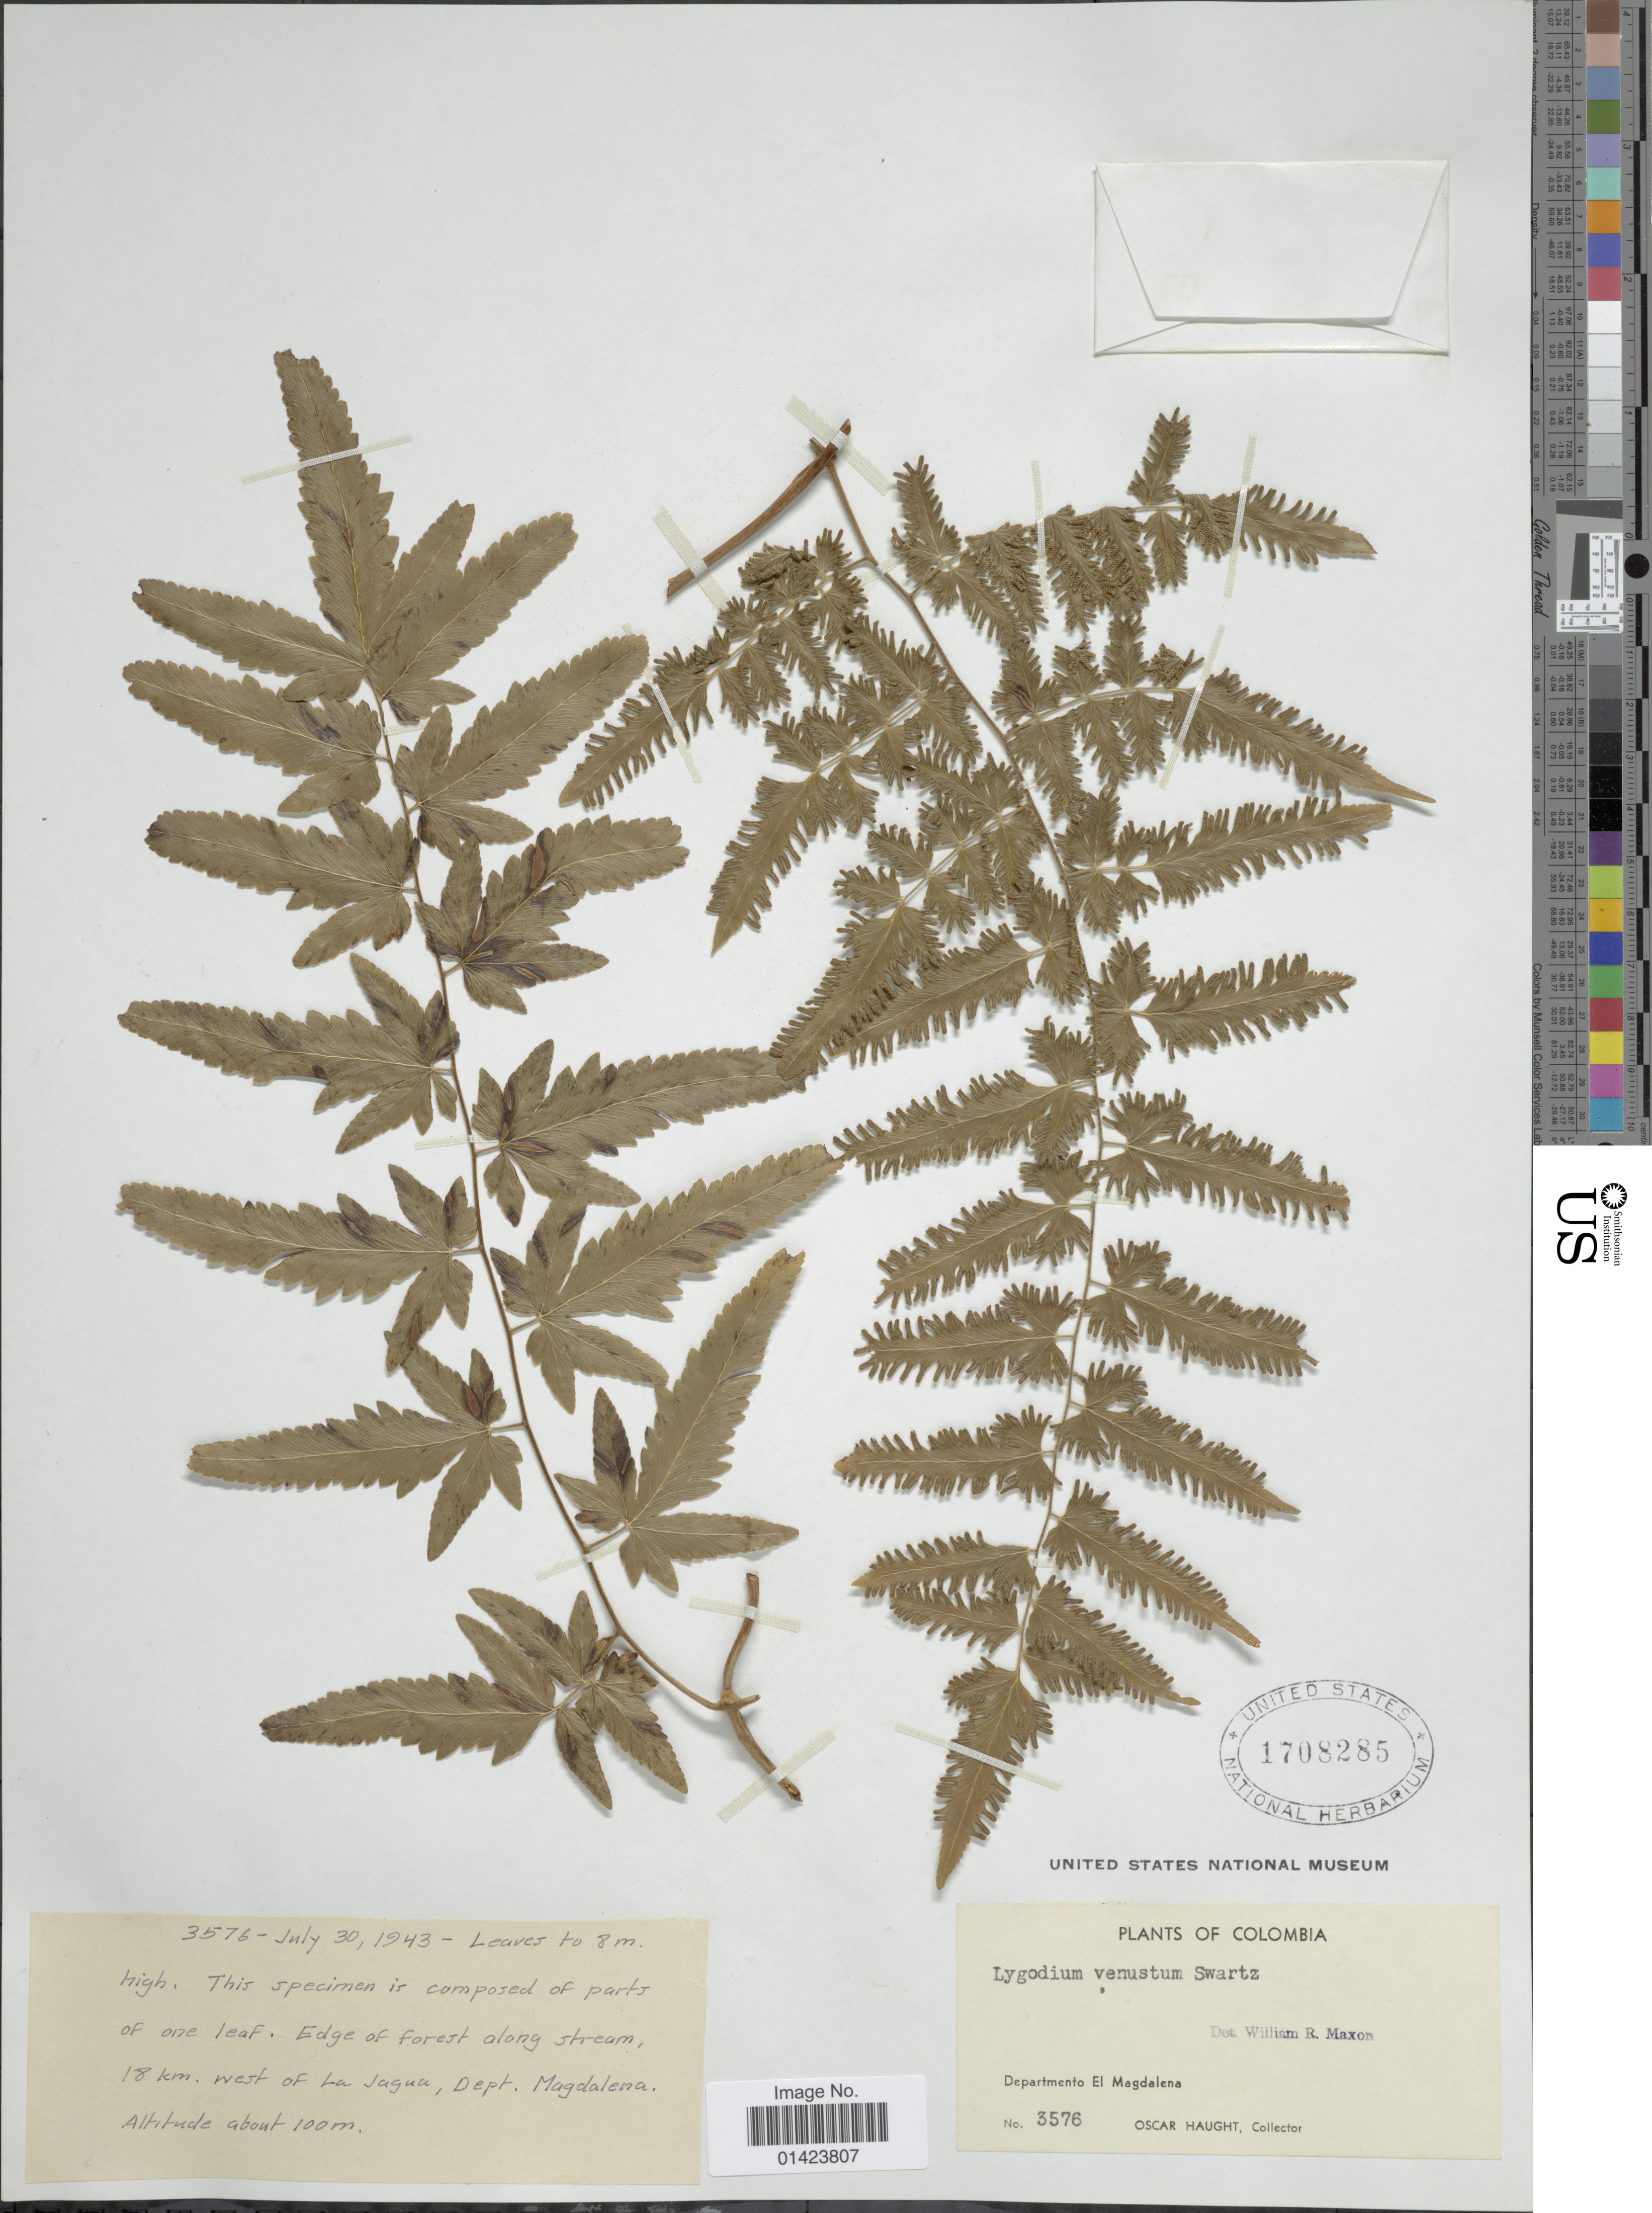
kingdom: Plantae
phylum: Tracheophyta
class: Polypodiopsida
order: Schizaeales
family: Lygodiaceae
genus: Lygodium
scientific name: Lygodium venustum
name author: Sw.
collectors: O. L. Haught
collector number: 3576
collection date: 1943-07-30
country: Colombia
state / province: Magdalena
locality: Edge of forest along stream, 18km west of La Jagua, Dept. Magdalena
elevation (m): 100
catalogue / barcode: US 1708285